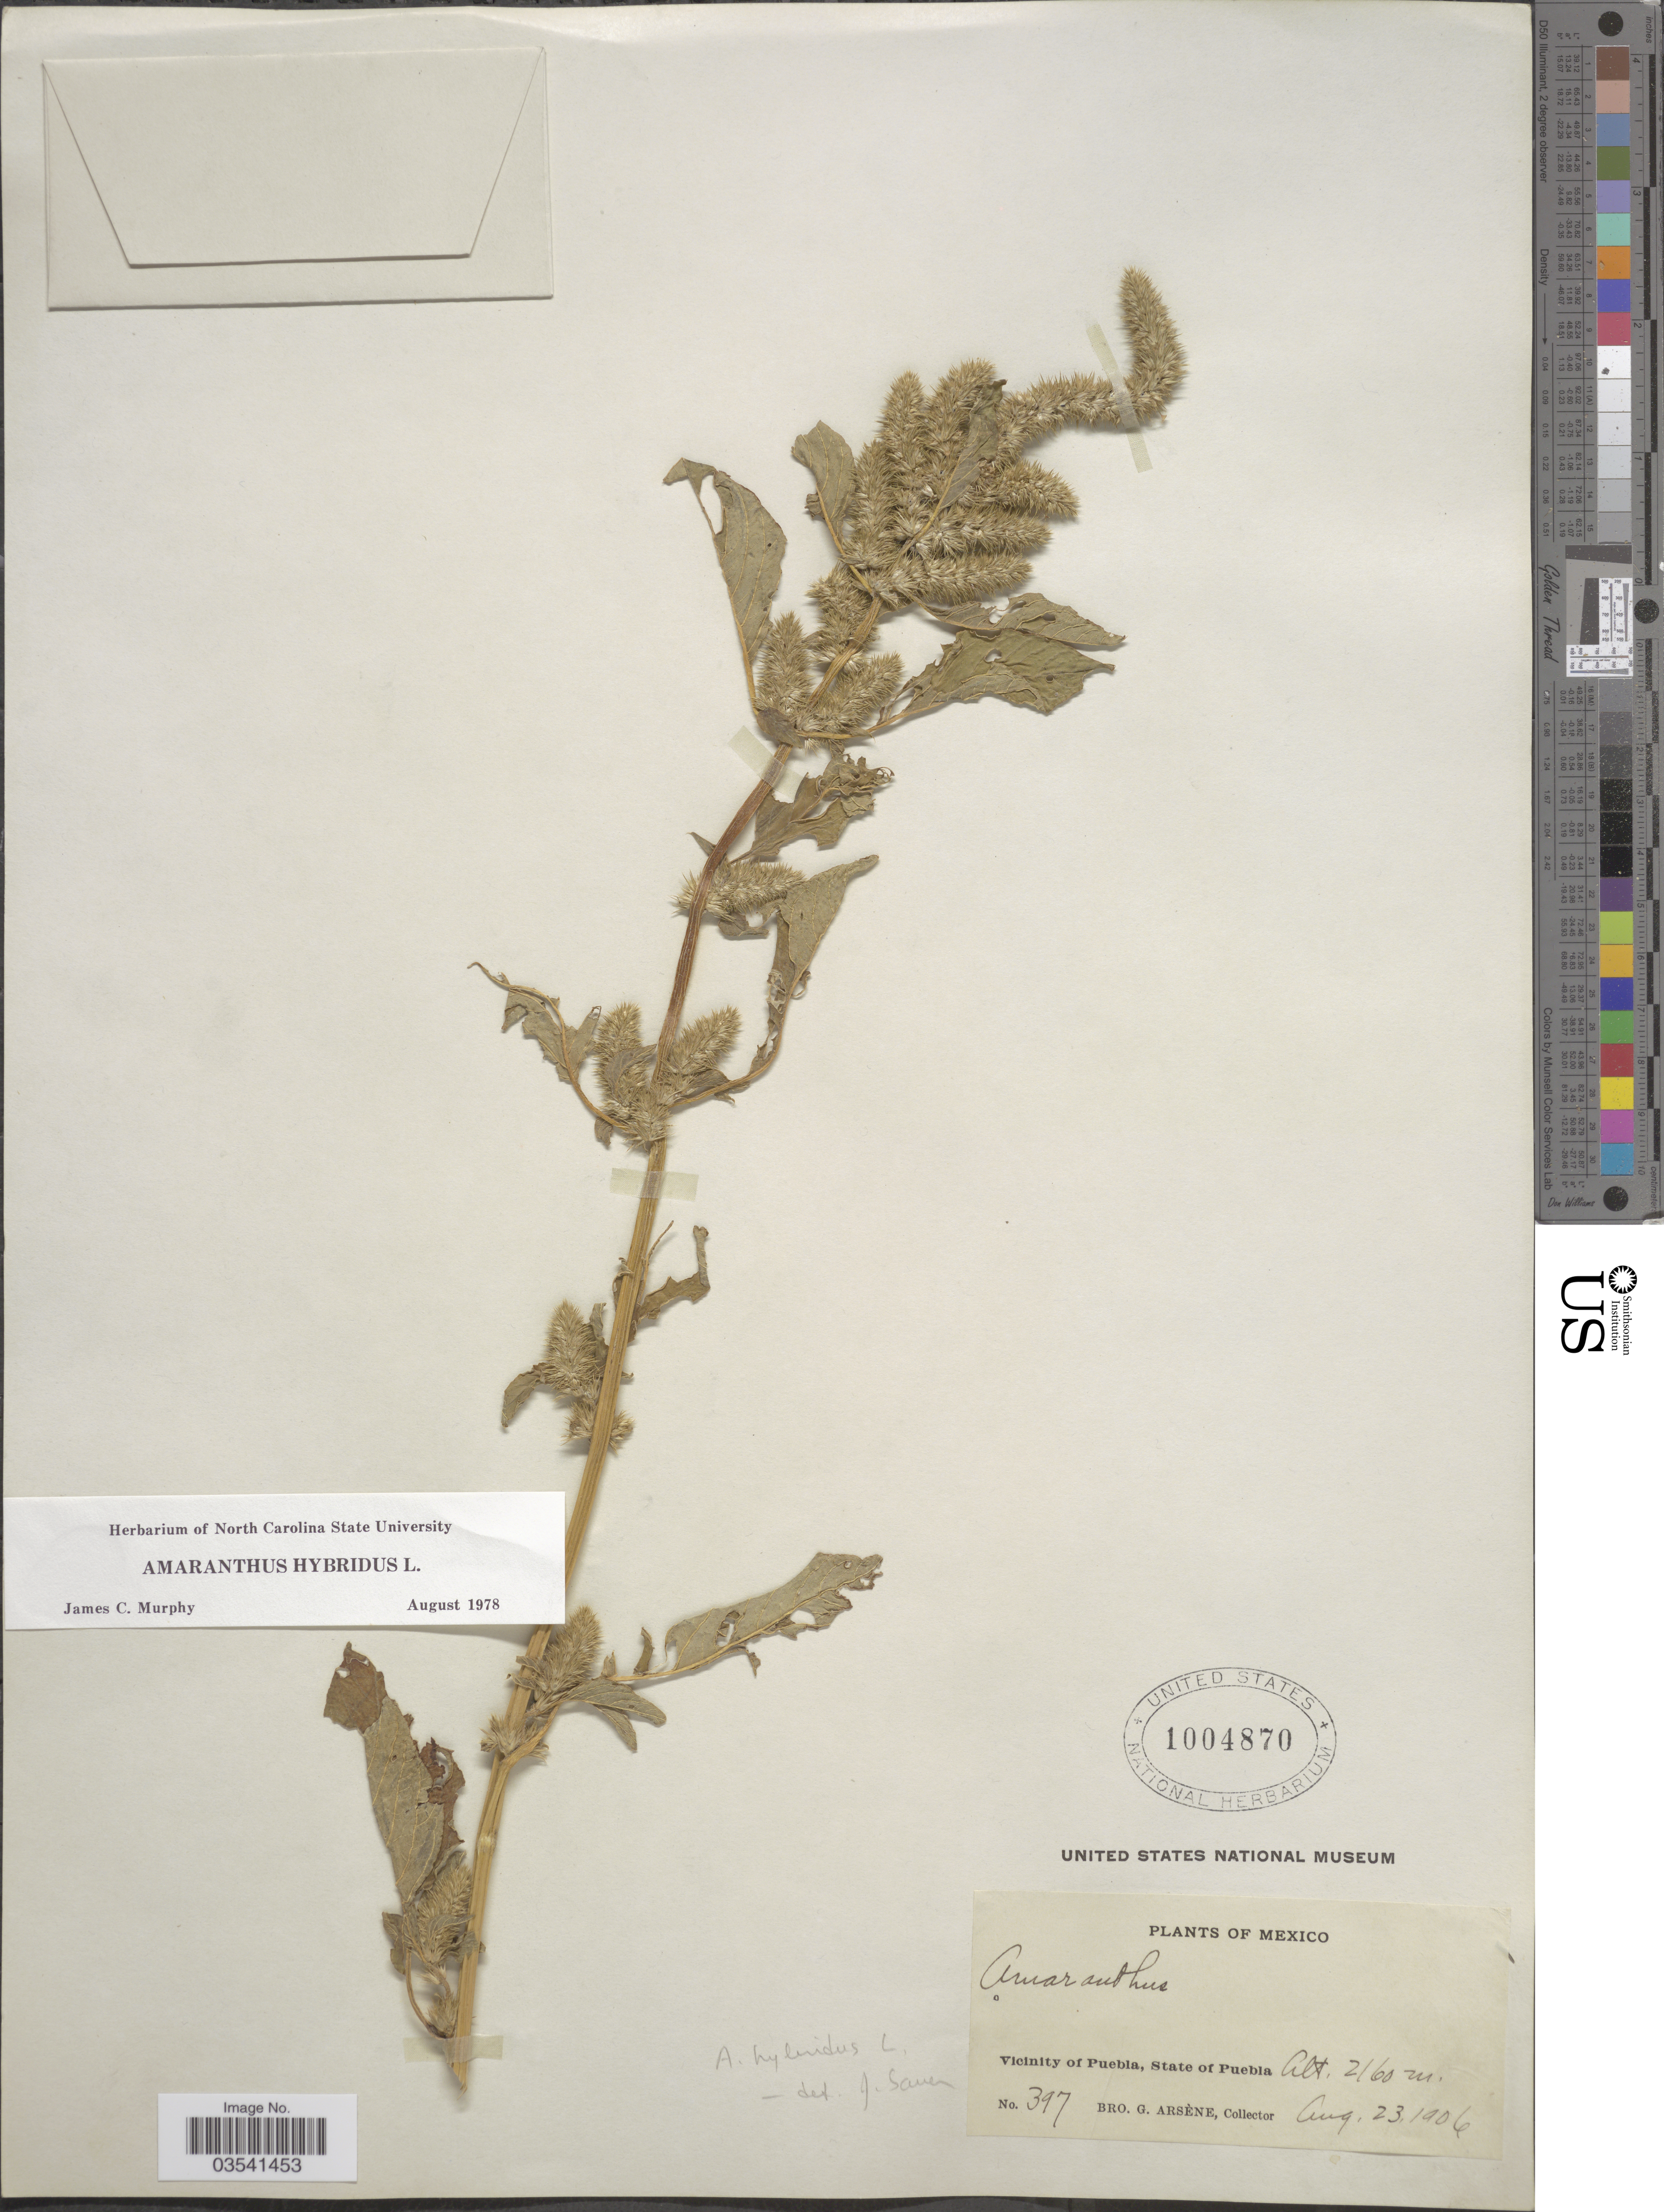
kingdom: Plantae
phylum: Tracheophyta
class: Magnoliopsida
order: Caryophyllales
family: Amaranthaceae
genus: Amaranthus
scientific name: Amaranthus hybridus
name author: L.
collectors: Bro. G. Arsène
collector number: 397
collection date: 1906-08-23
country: Mexico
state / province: Puebla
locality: Vicinity of Puebla.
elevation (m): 2160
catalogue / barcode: US 1004870